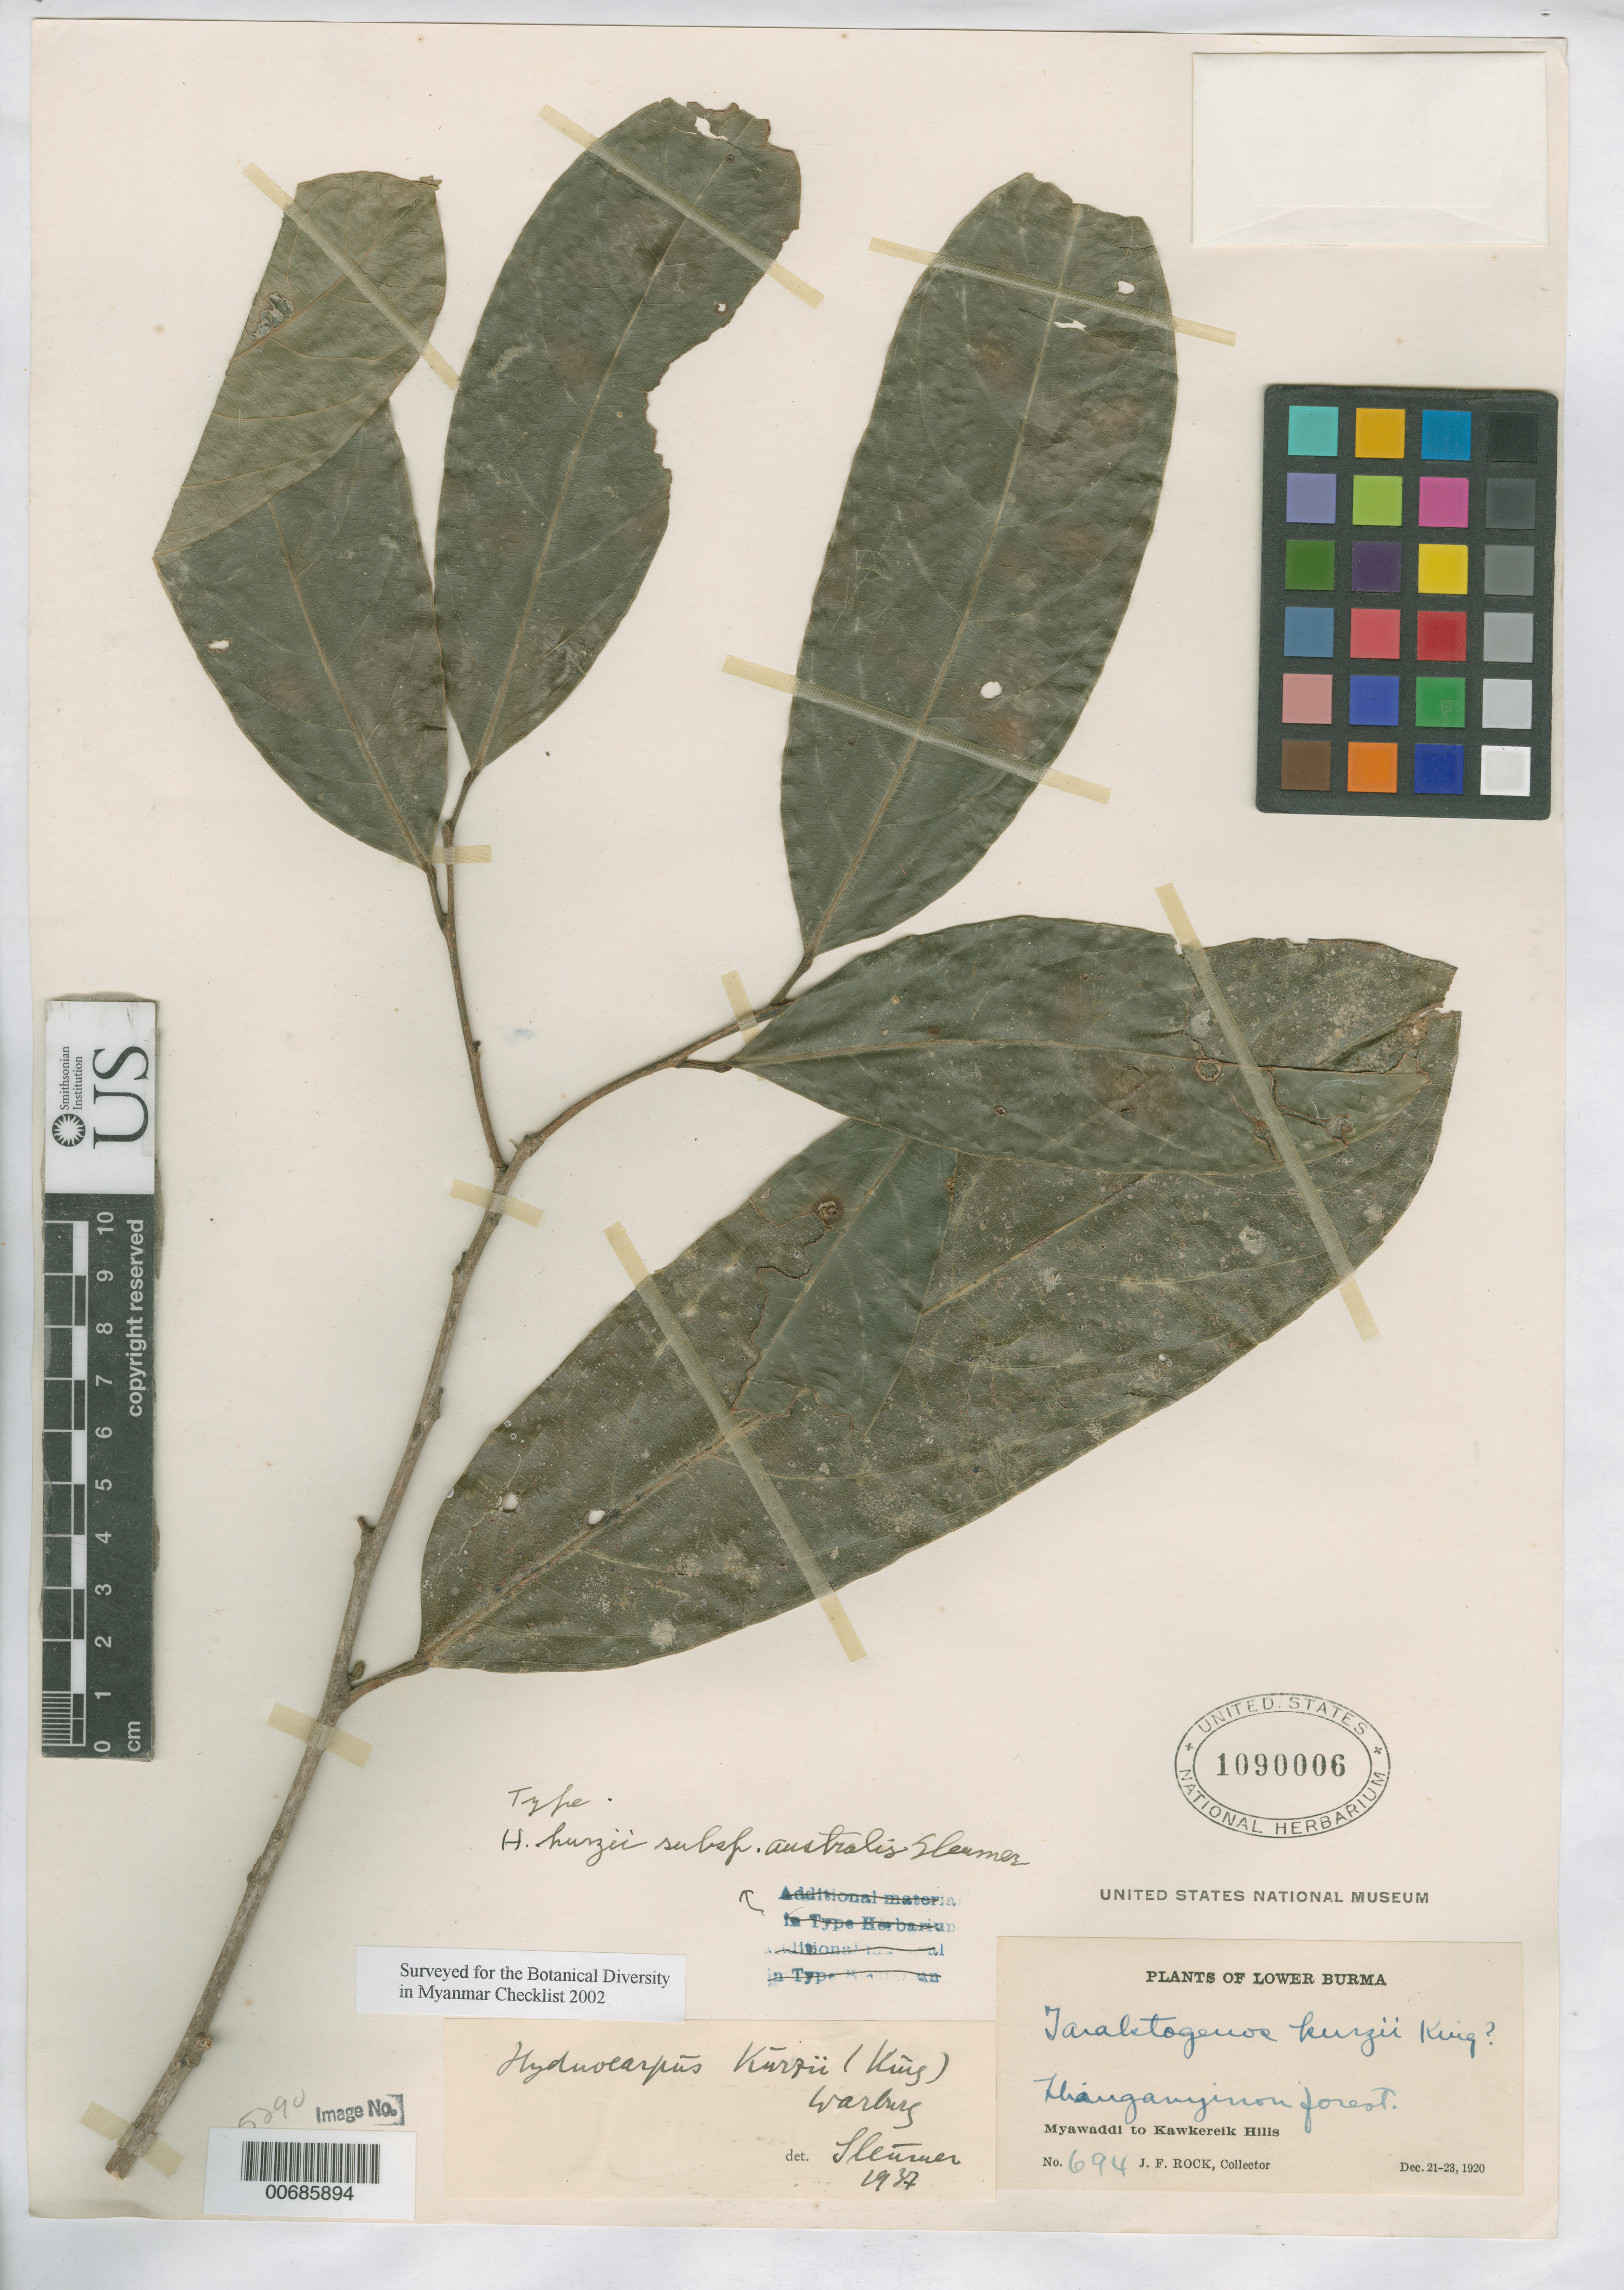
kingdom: Plantae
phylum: Tracheophyta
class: Magnoliopsida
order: Malpighiales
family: Achariaceae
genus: Hydnocarpus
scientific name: Hydnocarpus kurzii subsp. australis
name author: Sleumer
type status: Type Collection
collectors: J. F. Rock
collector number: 694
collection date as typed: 21 Dec 1920 to 23 Dec 1920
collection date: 1920-12-21/1920-12-23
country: Myanmar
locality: Myawaddi to Kawkereik Hills, Thingayinon forest.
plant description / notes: Unclear from protologue whether all 3 consecutively numbered sheets (USNH 1090005, 1090006, 1090007) comprise holotype; USNH 1090007 is annotated "type specimen", USNH 1090006 is annotated "type".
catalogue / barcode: US 1090006